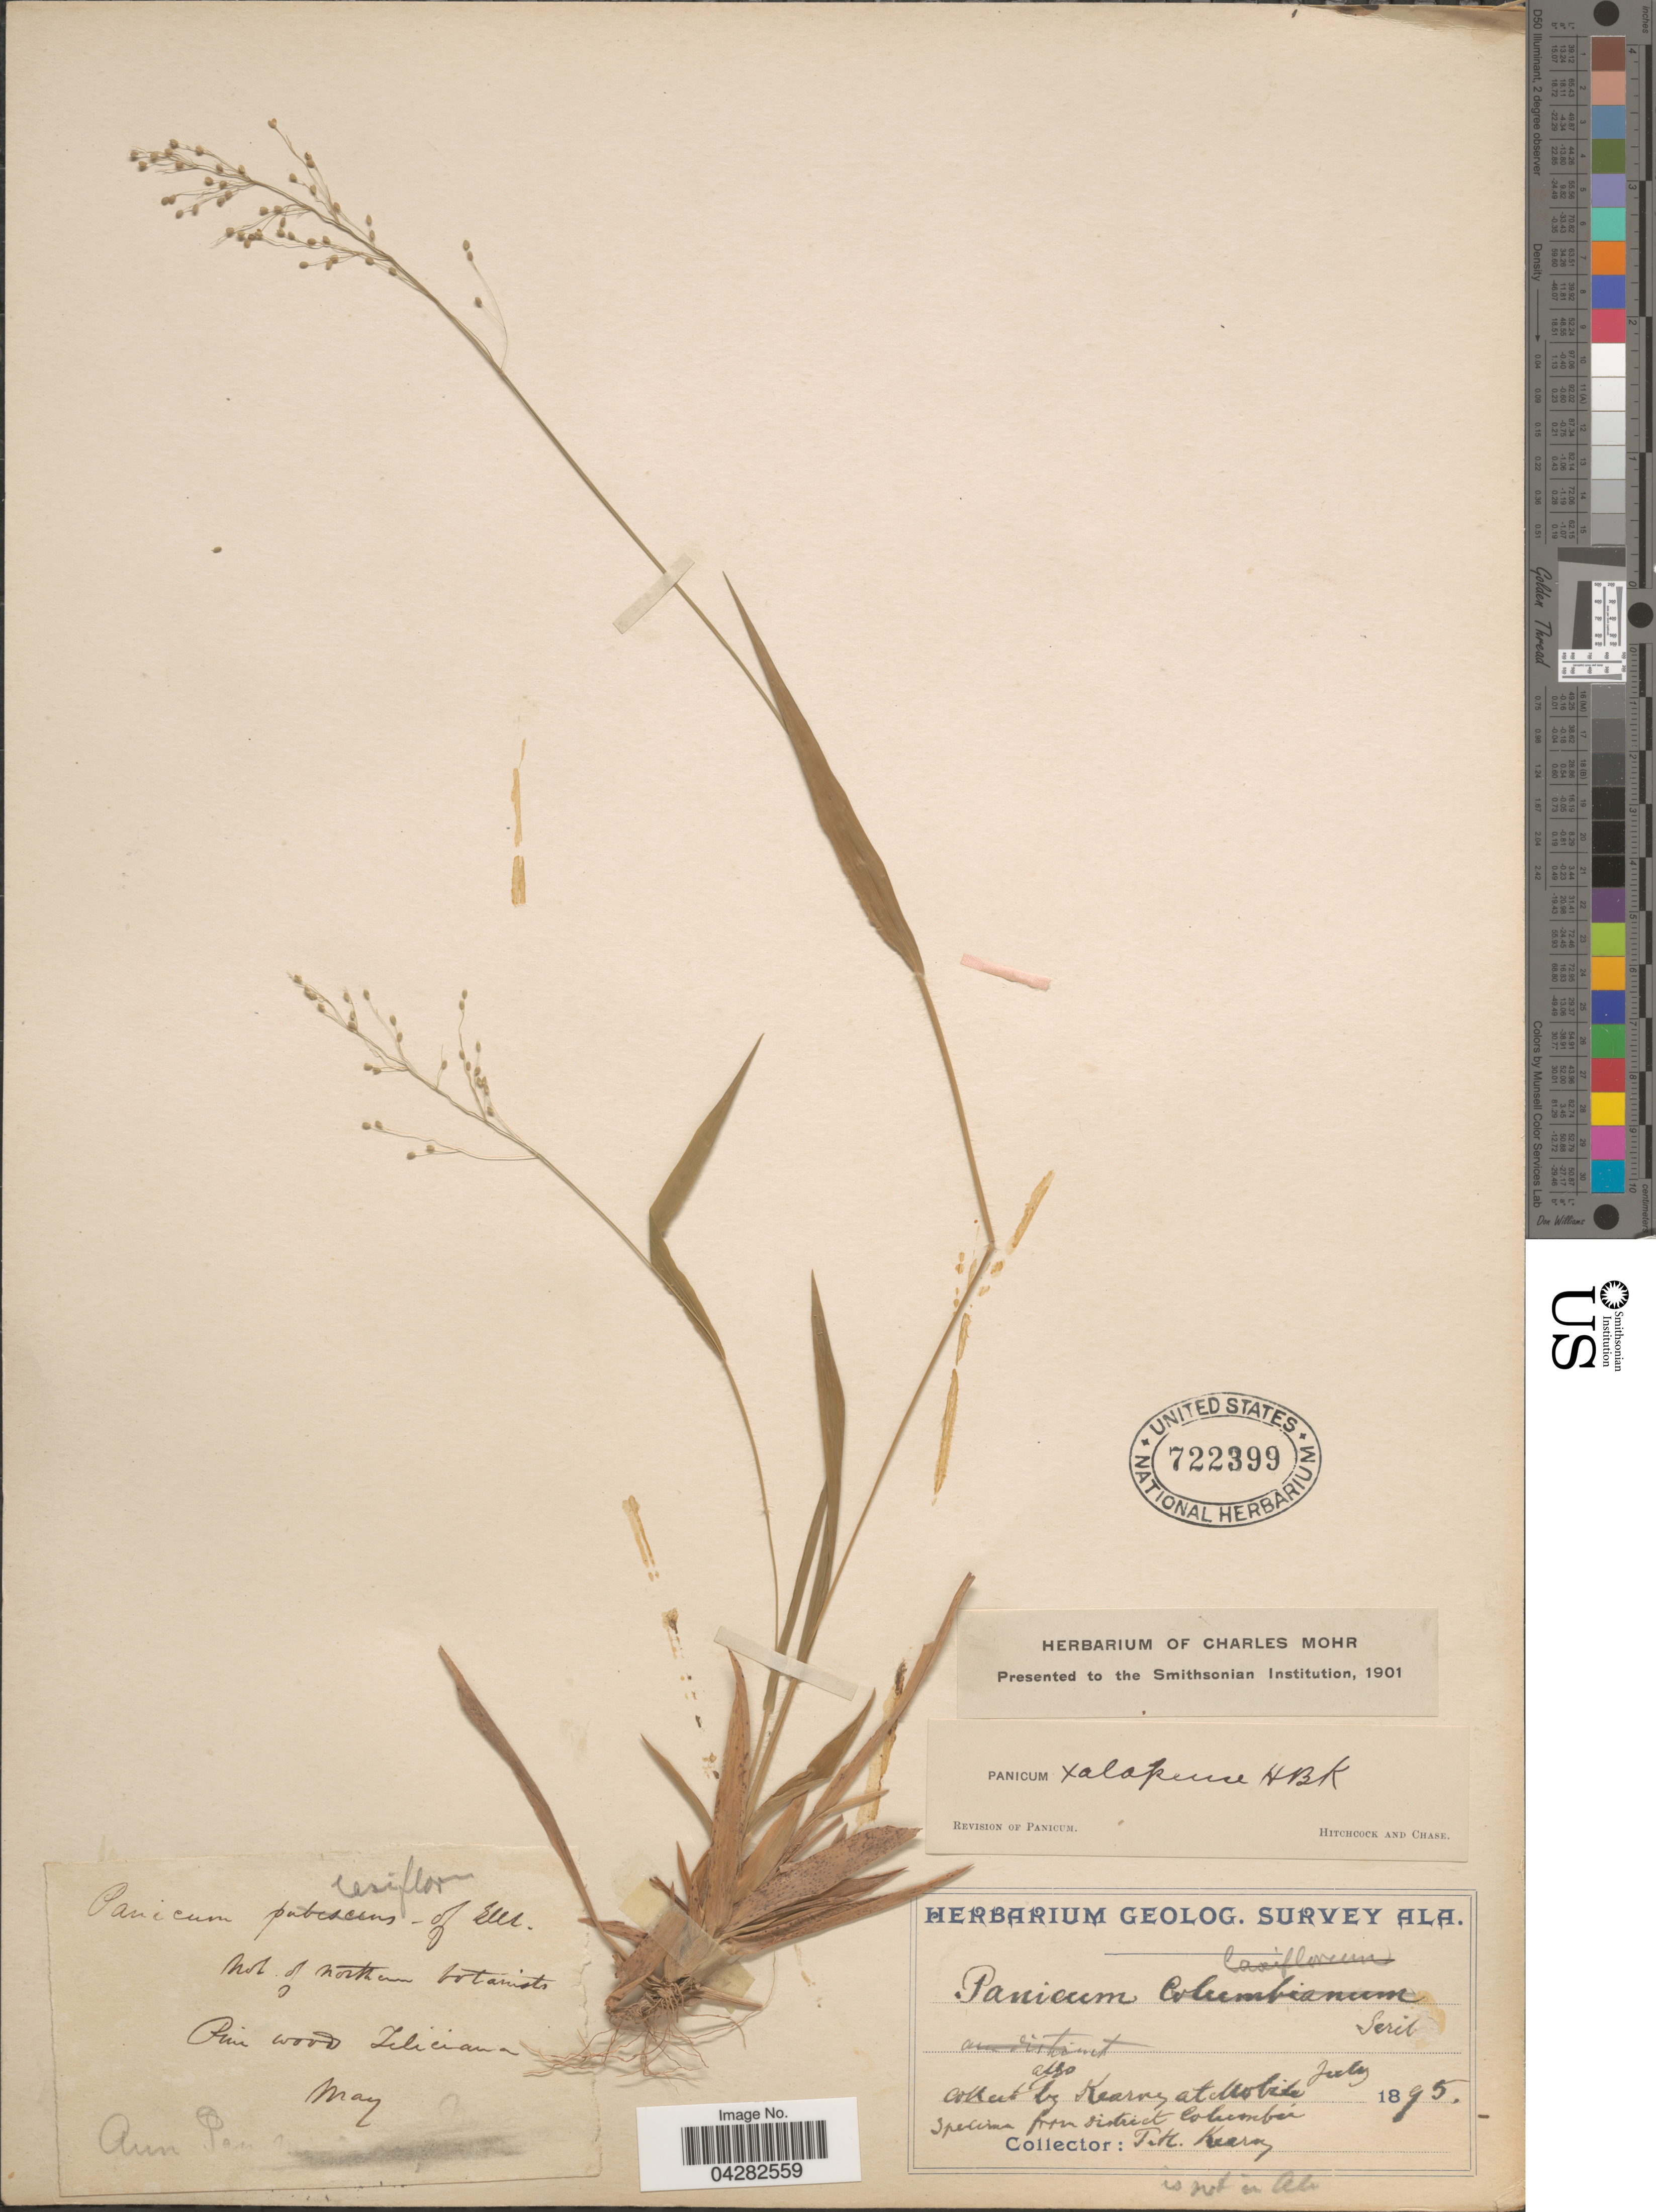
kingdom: Plantae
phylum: Tracheophyta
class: Liliopsida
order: Poales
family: Poaceae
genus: Dichanthelium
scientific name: Dichanthelium laxiflorum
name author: (Lam.) Gould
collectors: T. H. Kearney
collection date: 1895-07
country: United States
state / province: Alabama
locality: Geolog. Survey Ala. Mobile.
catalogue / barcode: US 722399